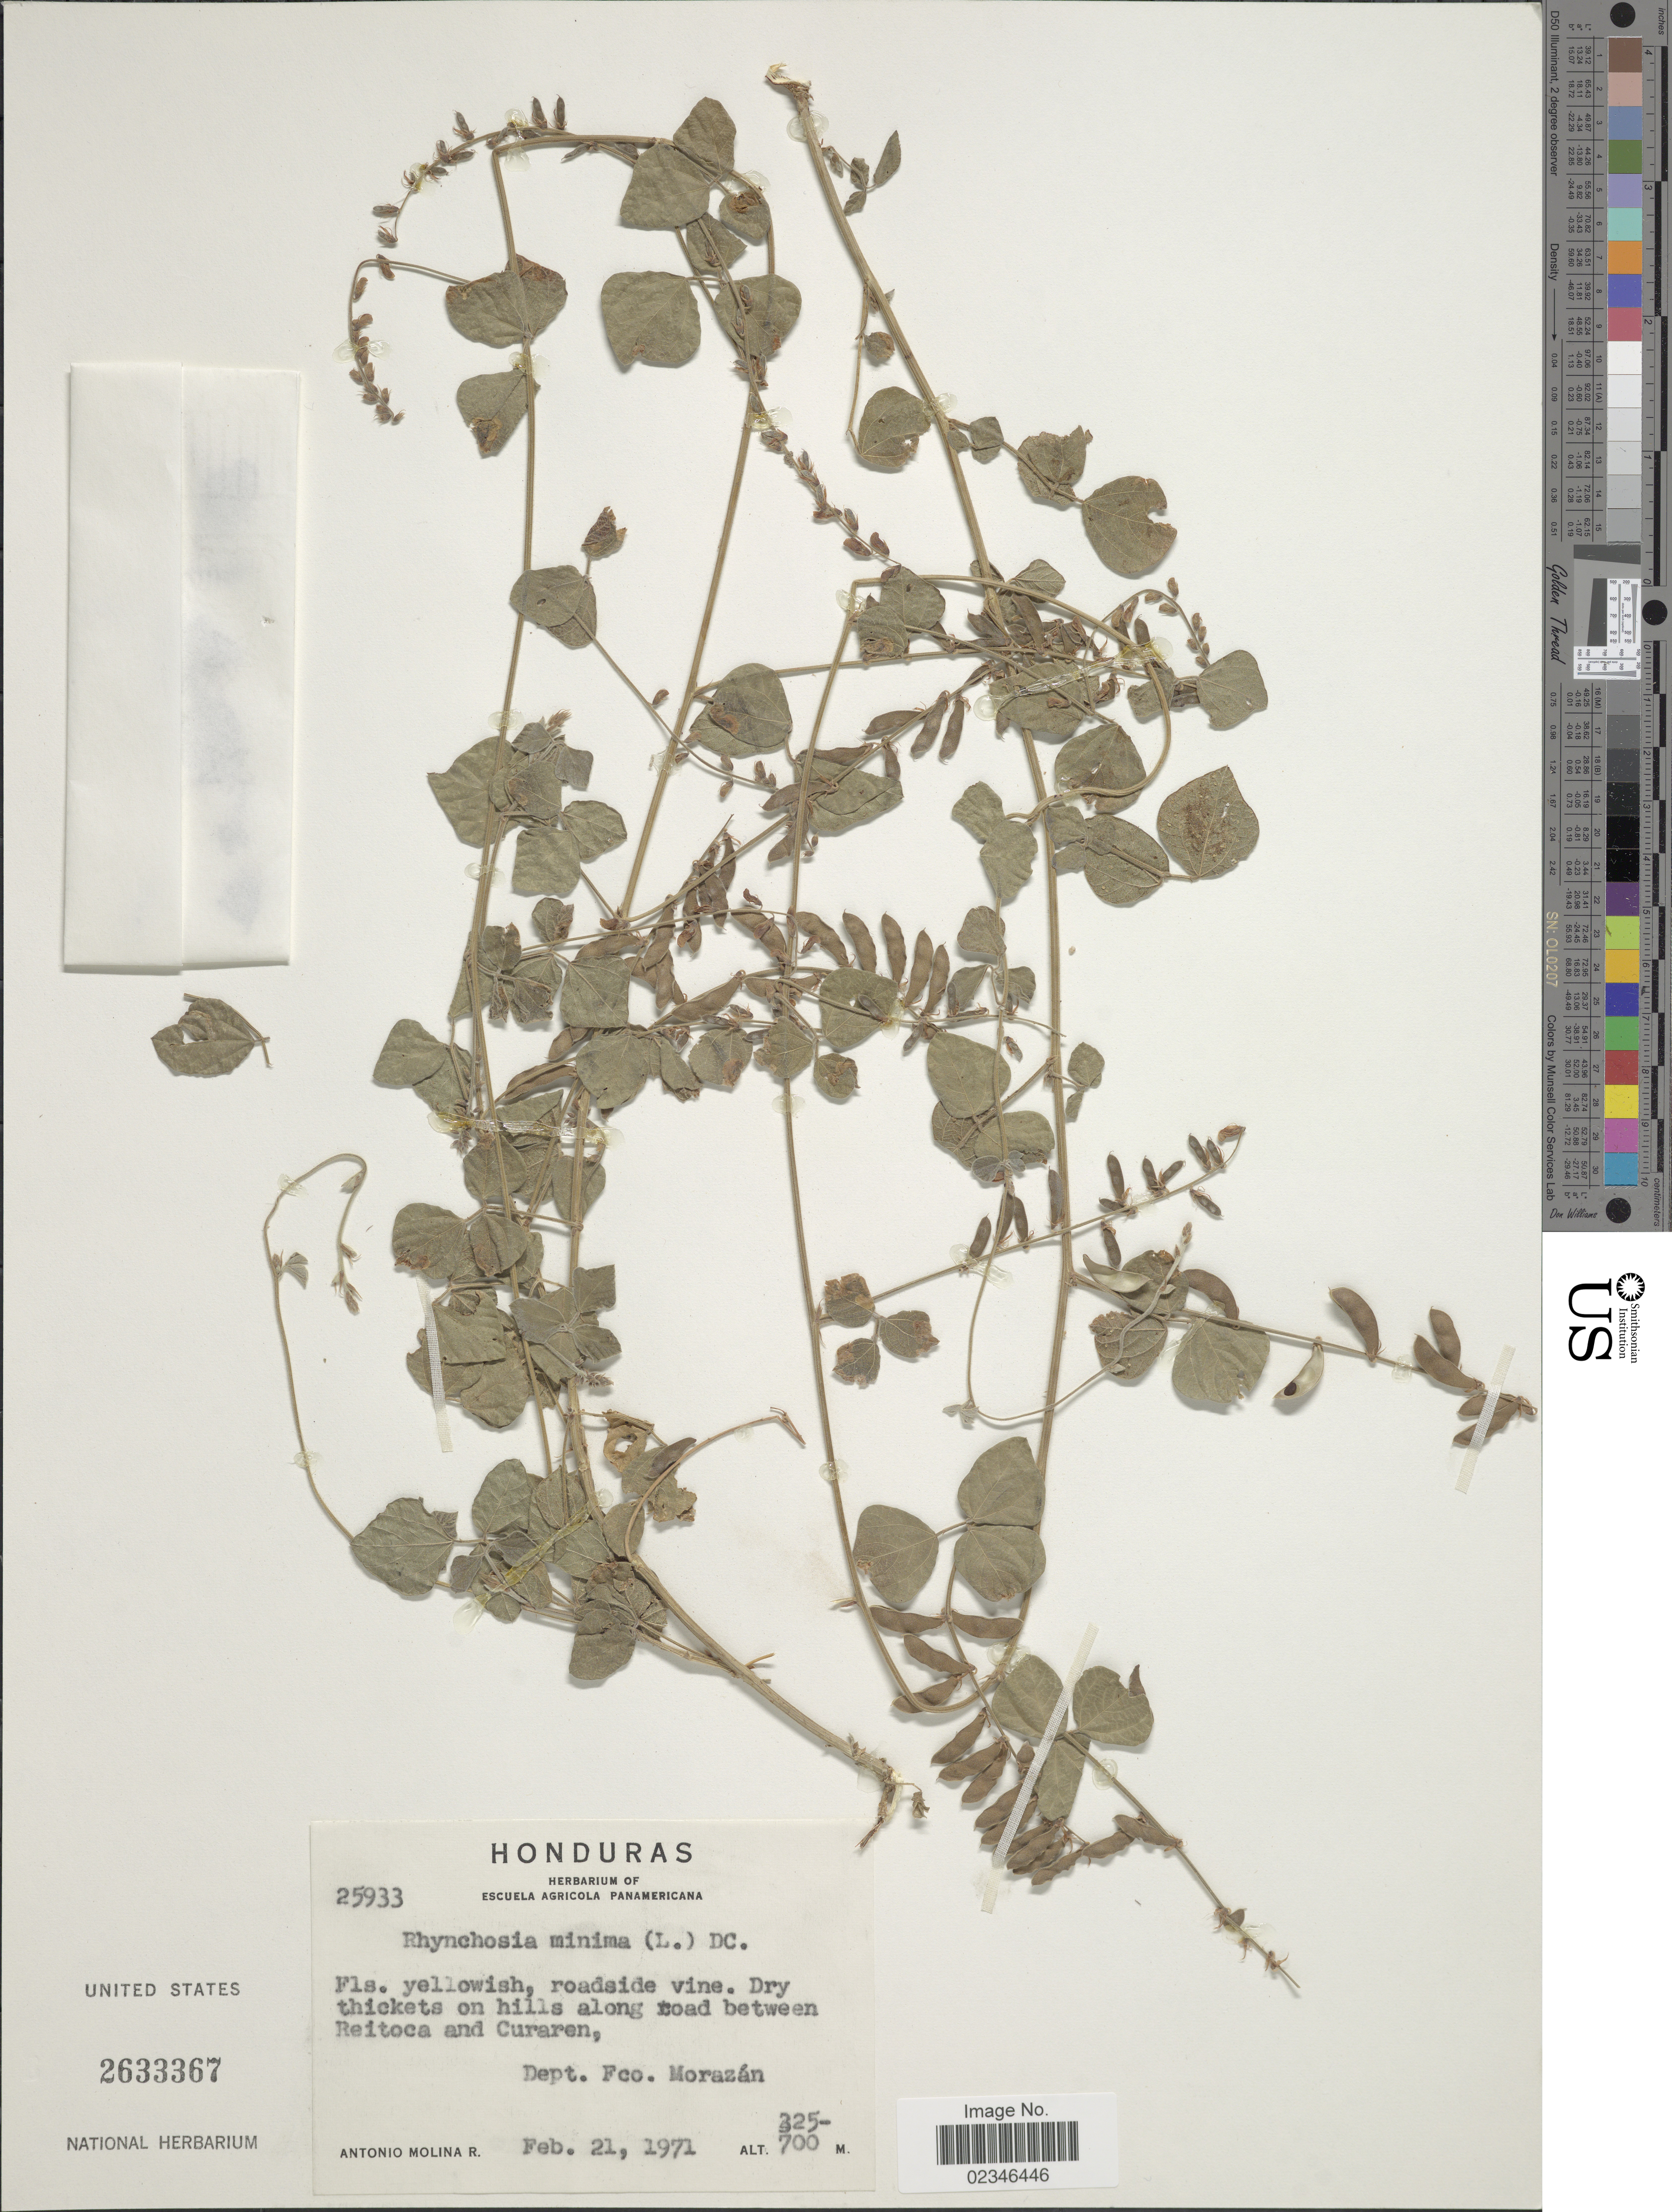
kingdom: Plantae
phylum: Tracheophyta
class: Magnoliopsida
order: Fabales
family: Fabaceae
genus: Rhynchosia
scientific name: Rhynchosia minima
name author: (L.) DC.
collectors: A. Molina R.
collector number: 25933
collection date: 1971-02-21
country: Honduras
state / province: Fco. Morazán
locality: Dry thickets on hills along road between Reitoca and Curaren, Dept. Fco. Morazán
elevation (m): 325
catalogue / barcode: US 2633367